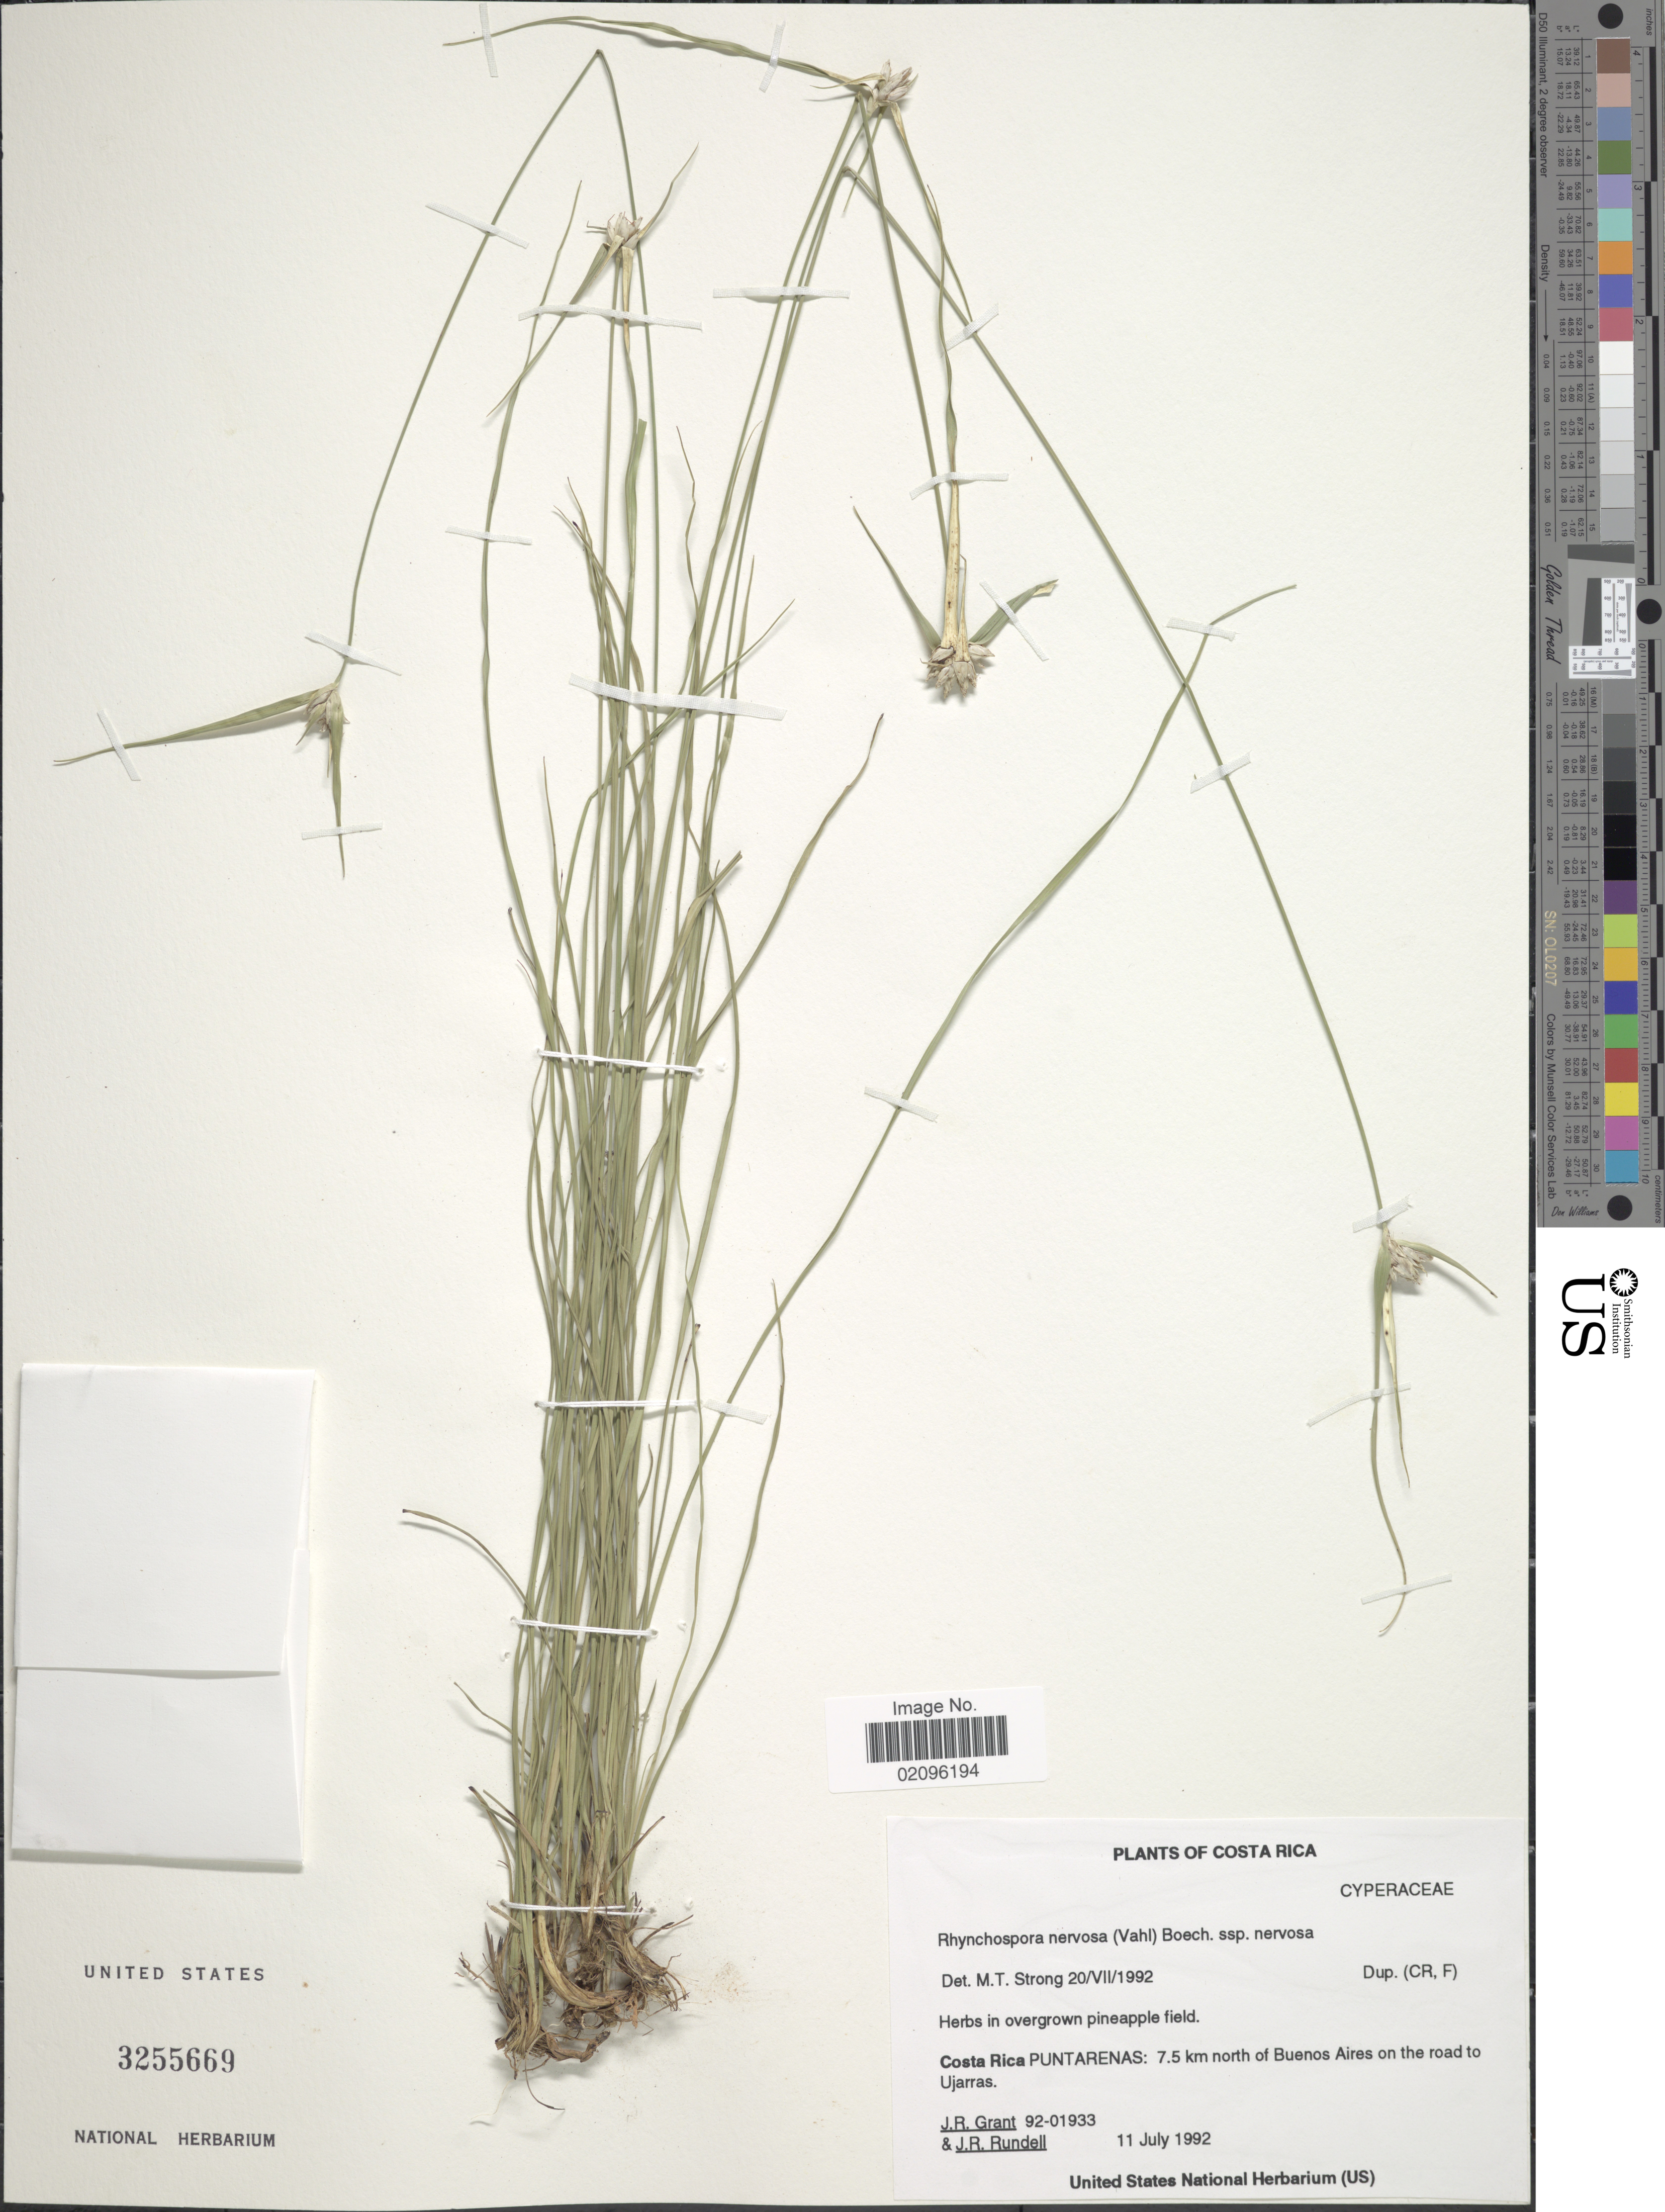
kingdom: Plantae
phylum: Tracheophyta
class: Liliopsida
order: Poales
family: Cyperaceae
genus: Rhynchospora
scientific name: Rhynchospora nervosa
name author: (Vahl) Boeckeler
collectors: J. Grant & J. R. Rundell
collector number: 92-019333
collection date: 1992-07-11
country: Costa Rica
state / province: Puntarenas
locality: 7.5 km north of Buenos Aires on the road to Ujarras, in overgrown pineapple field.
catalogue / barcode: US 3255669